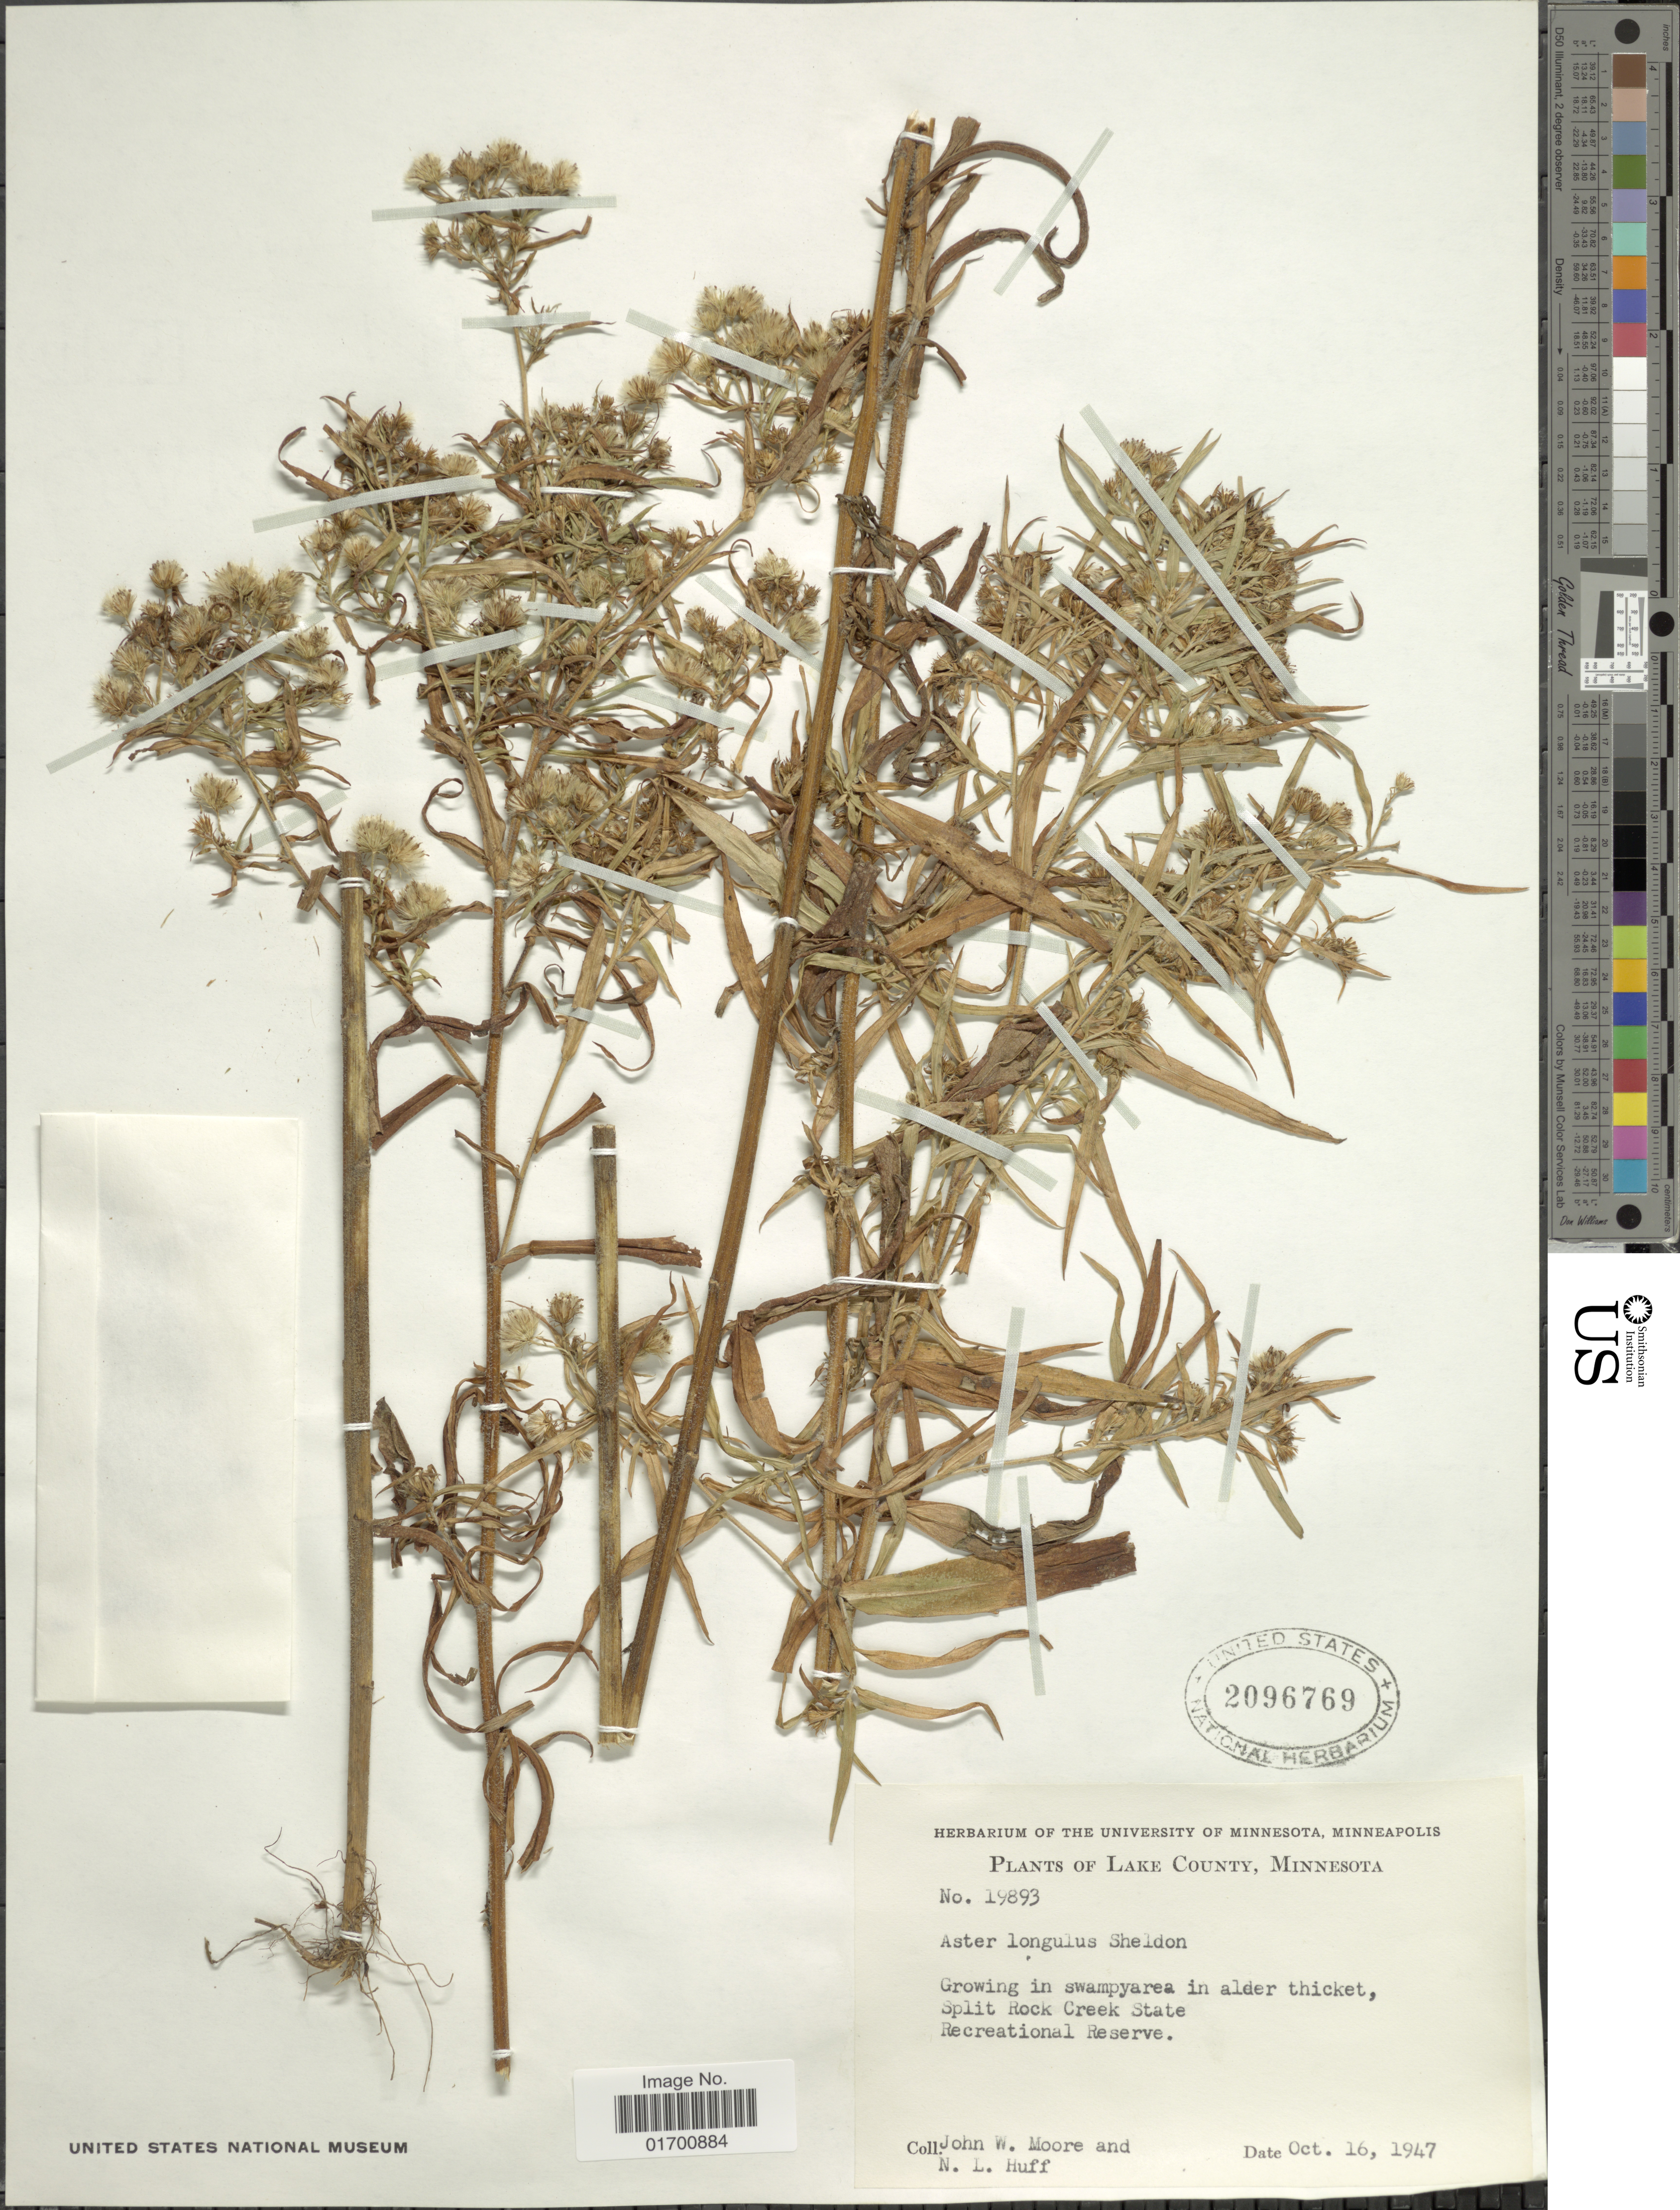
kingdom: Plantae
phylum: Tracheophyta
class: Magnoliopsida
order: Asterales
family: Asteraceae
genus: Symphyotrichum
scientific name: Symphyotrichum x longulum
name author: (E. Sheld.) G.L. Nesom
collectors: J. Moore & N. Huff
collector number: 19893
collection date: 1947-10-16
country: United States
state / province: Minnesota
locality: Lake County, Growing in swampyarea in alder thicket, Split Rock Creek State, Recreational Reserve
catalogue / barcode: US 2096769